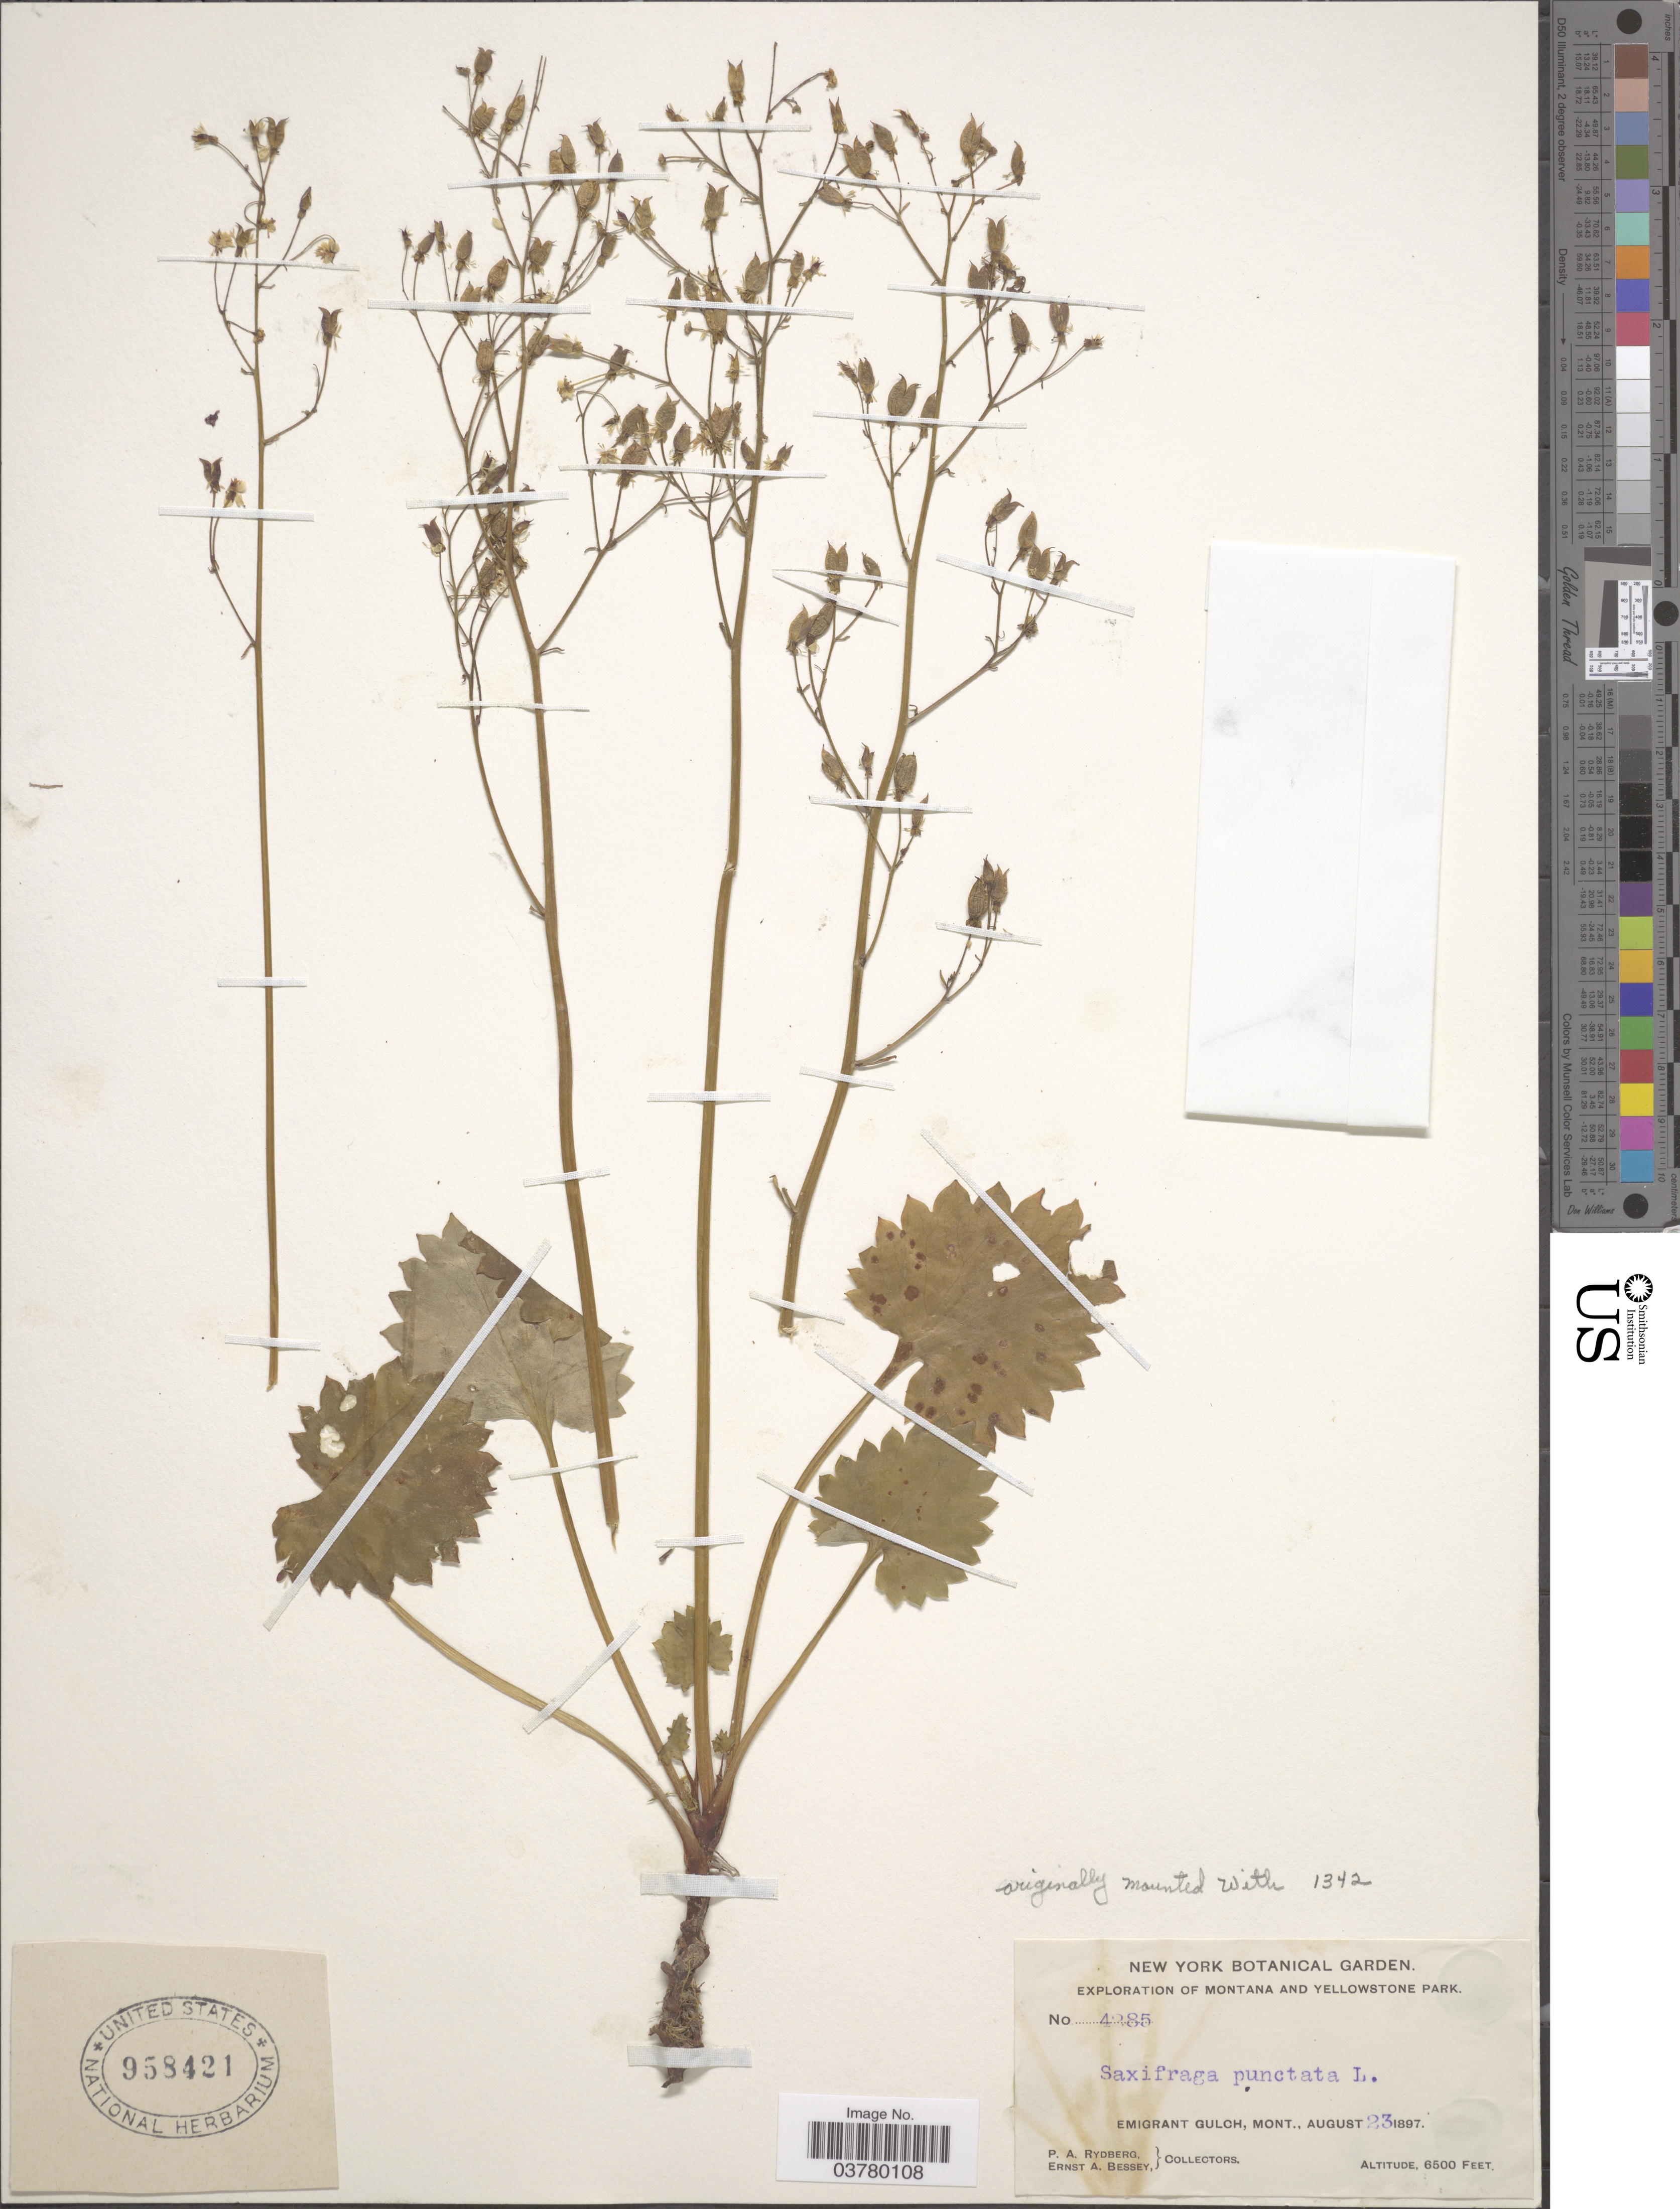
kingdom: Plantae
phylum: Tracheophyta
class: Magnoliopsida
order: Saxifragales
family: Saxifragaceae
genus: Micranthes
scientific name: Micranthes nelsoniana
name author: (D. Don) Small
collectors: P. A. Rydberg & E. A. Bessey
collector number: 4285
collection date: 1897-08-23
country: United States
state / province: Montana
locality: Yellowstone Park. Emigrant Gulch.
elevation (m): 1981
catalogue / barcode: US 958421